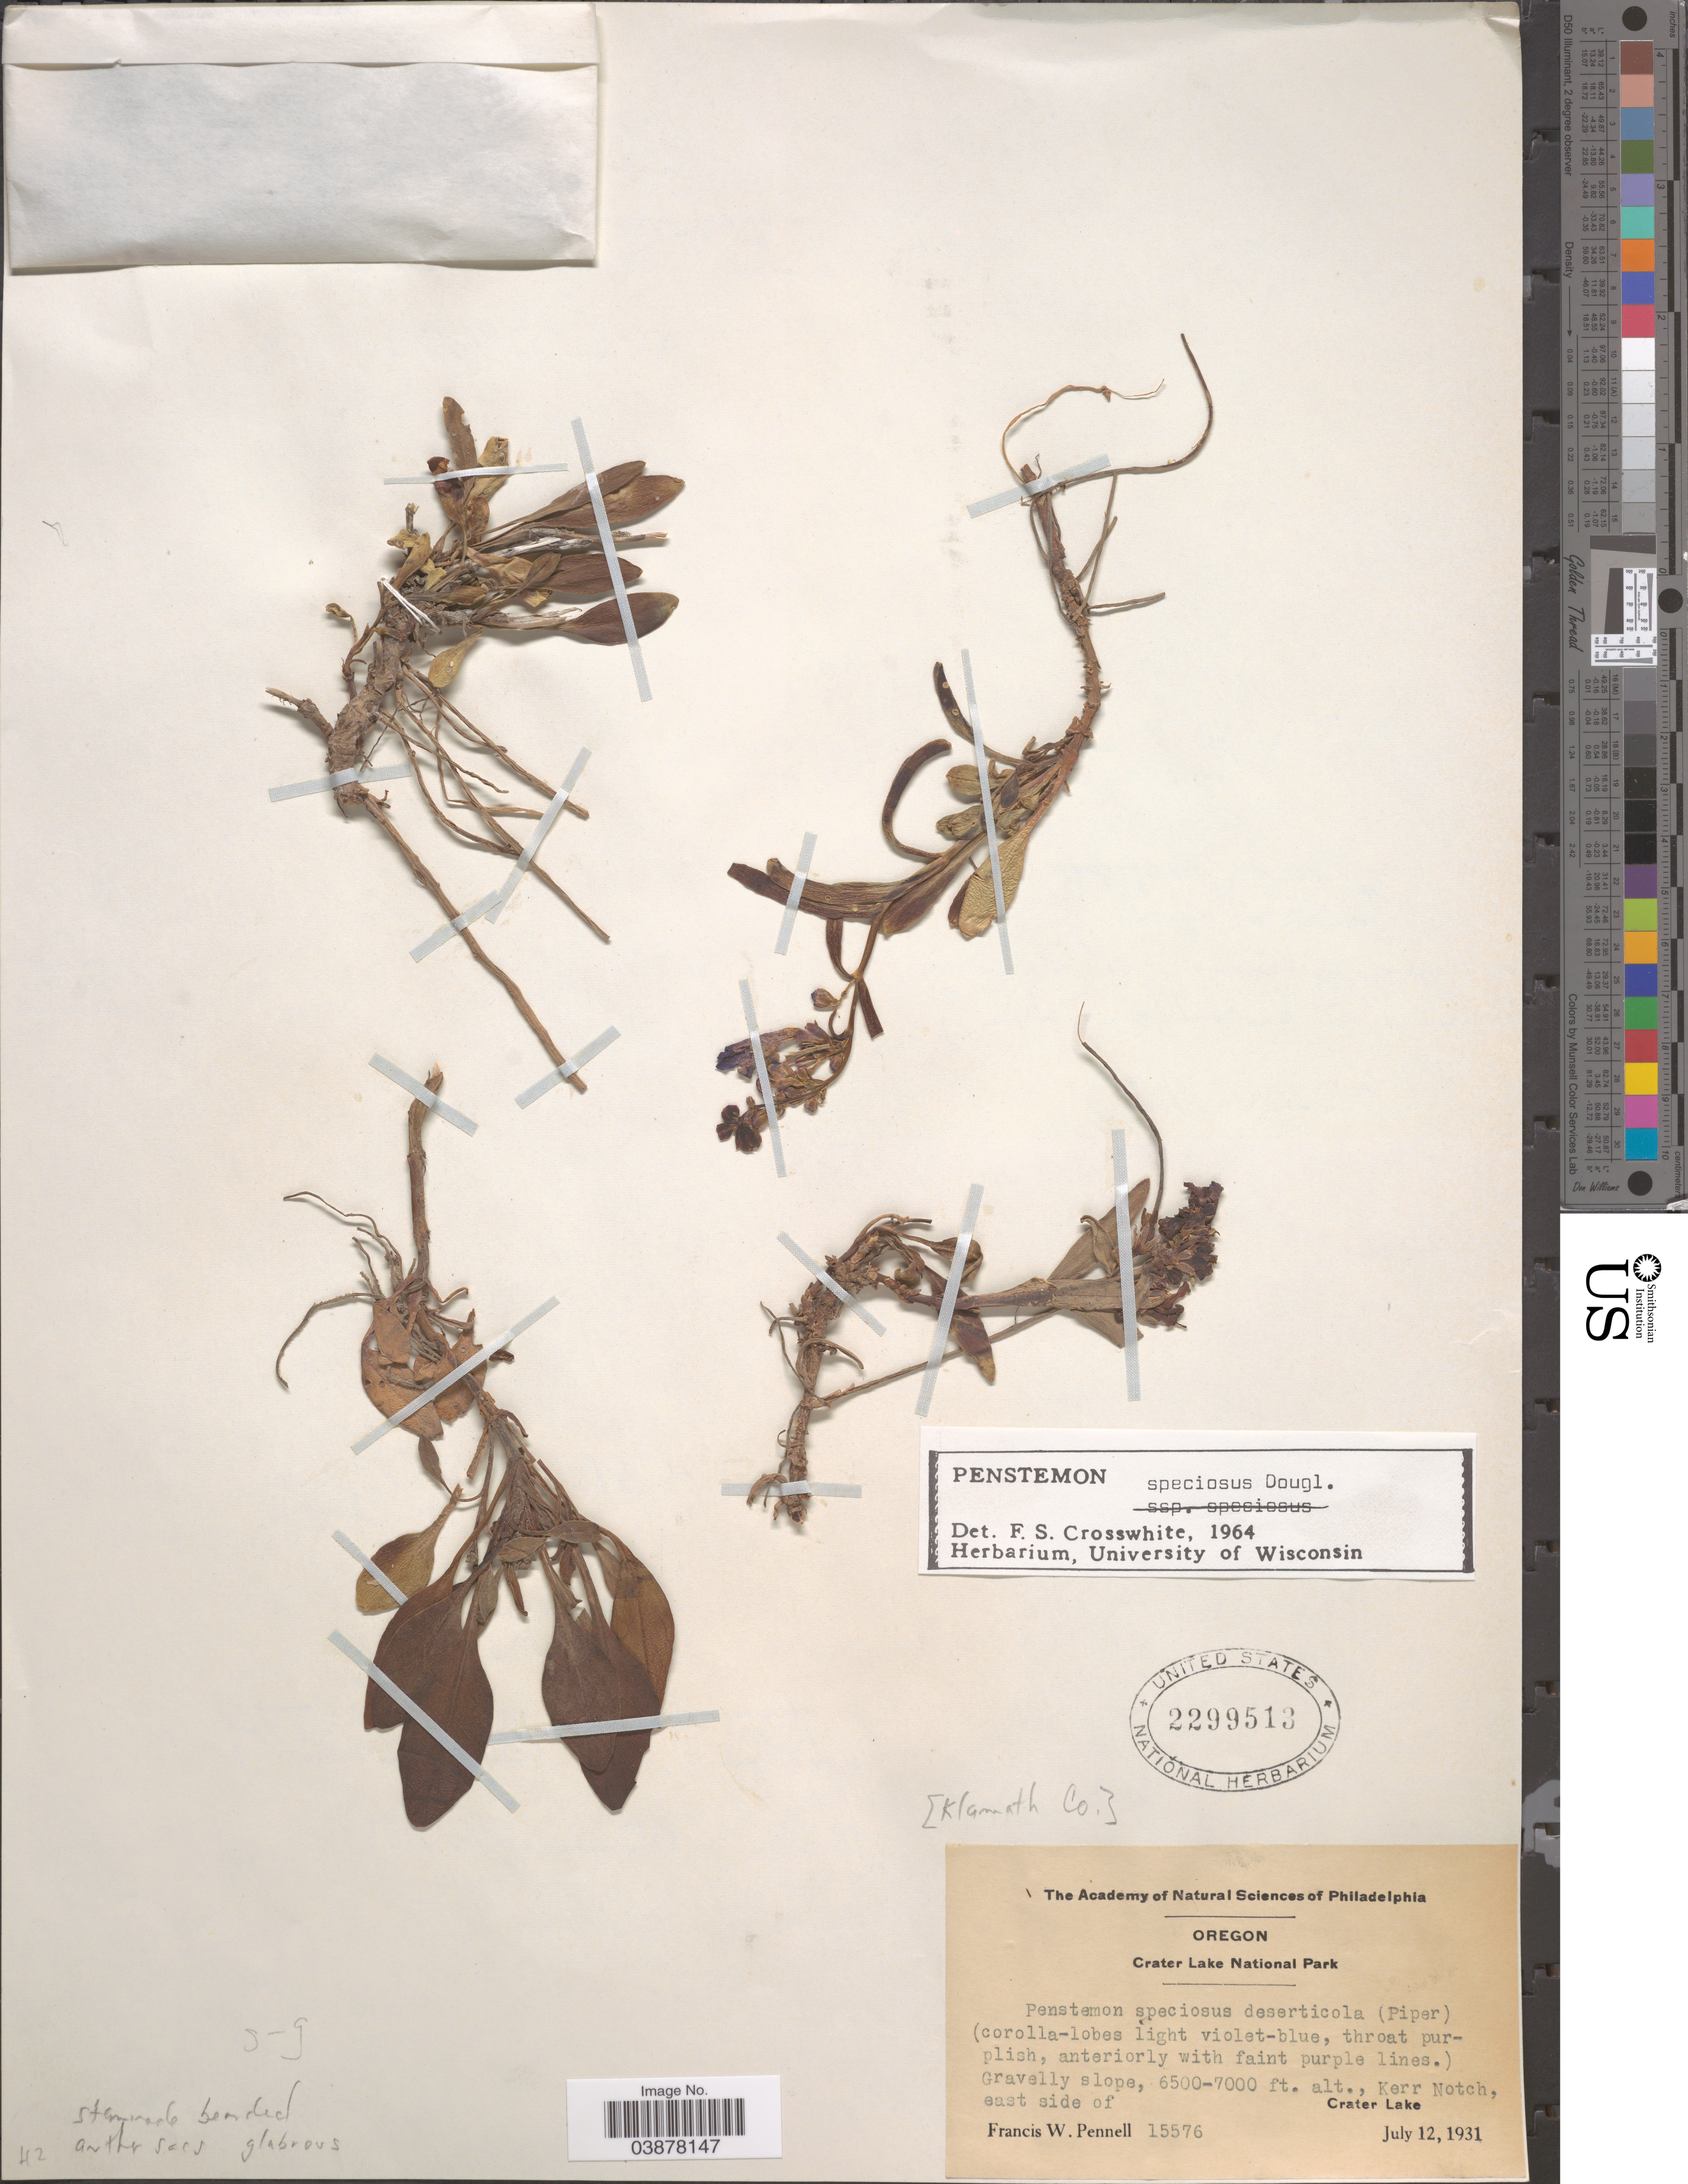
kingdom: Plantae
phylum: Tracheophyta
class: Magnoliopsida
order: Lamiales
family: Plantaginaceae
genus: Penstemon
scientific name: Penstemon speciosus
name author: Douglas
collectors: F. W. Pennell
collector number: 15576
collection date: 1931-07-12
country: United States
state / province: Oregon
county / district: Klamath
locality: Klamath Co. Crater Lake National Park. Kerr Notch, east side of Crater Lake.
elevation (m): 1981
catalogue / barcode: US 2299513